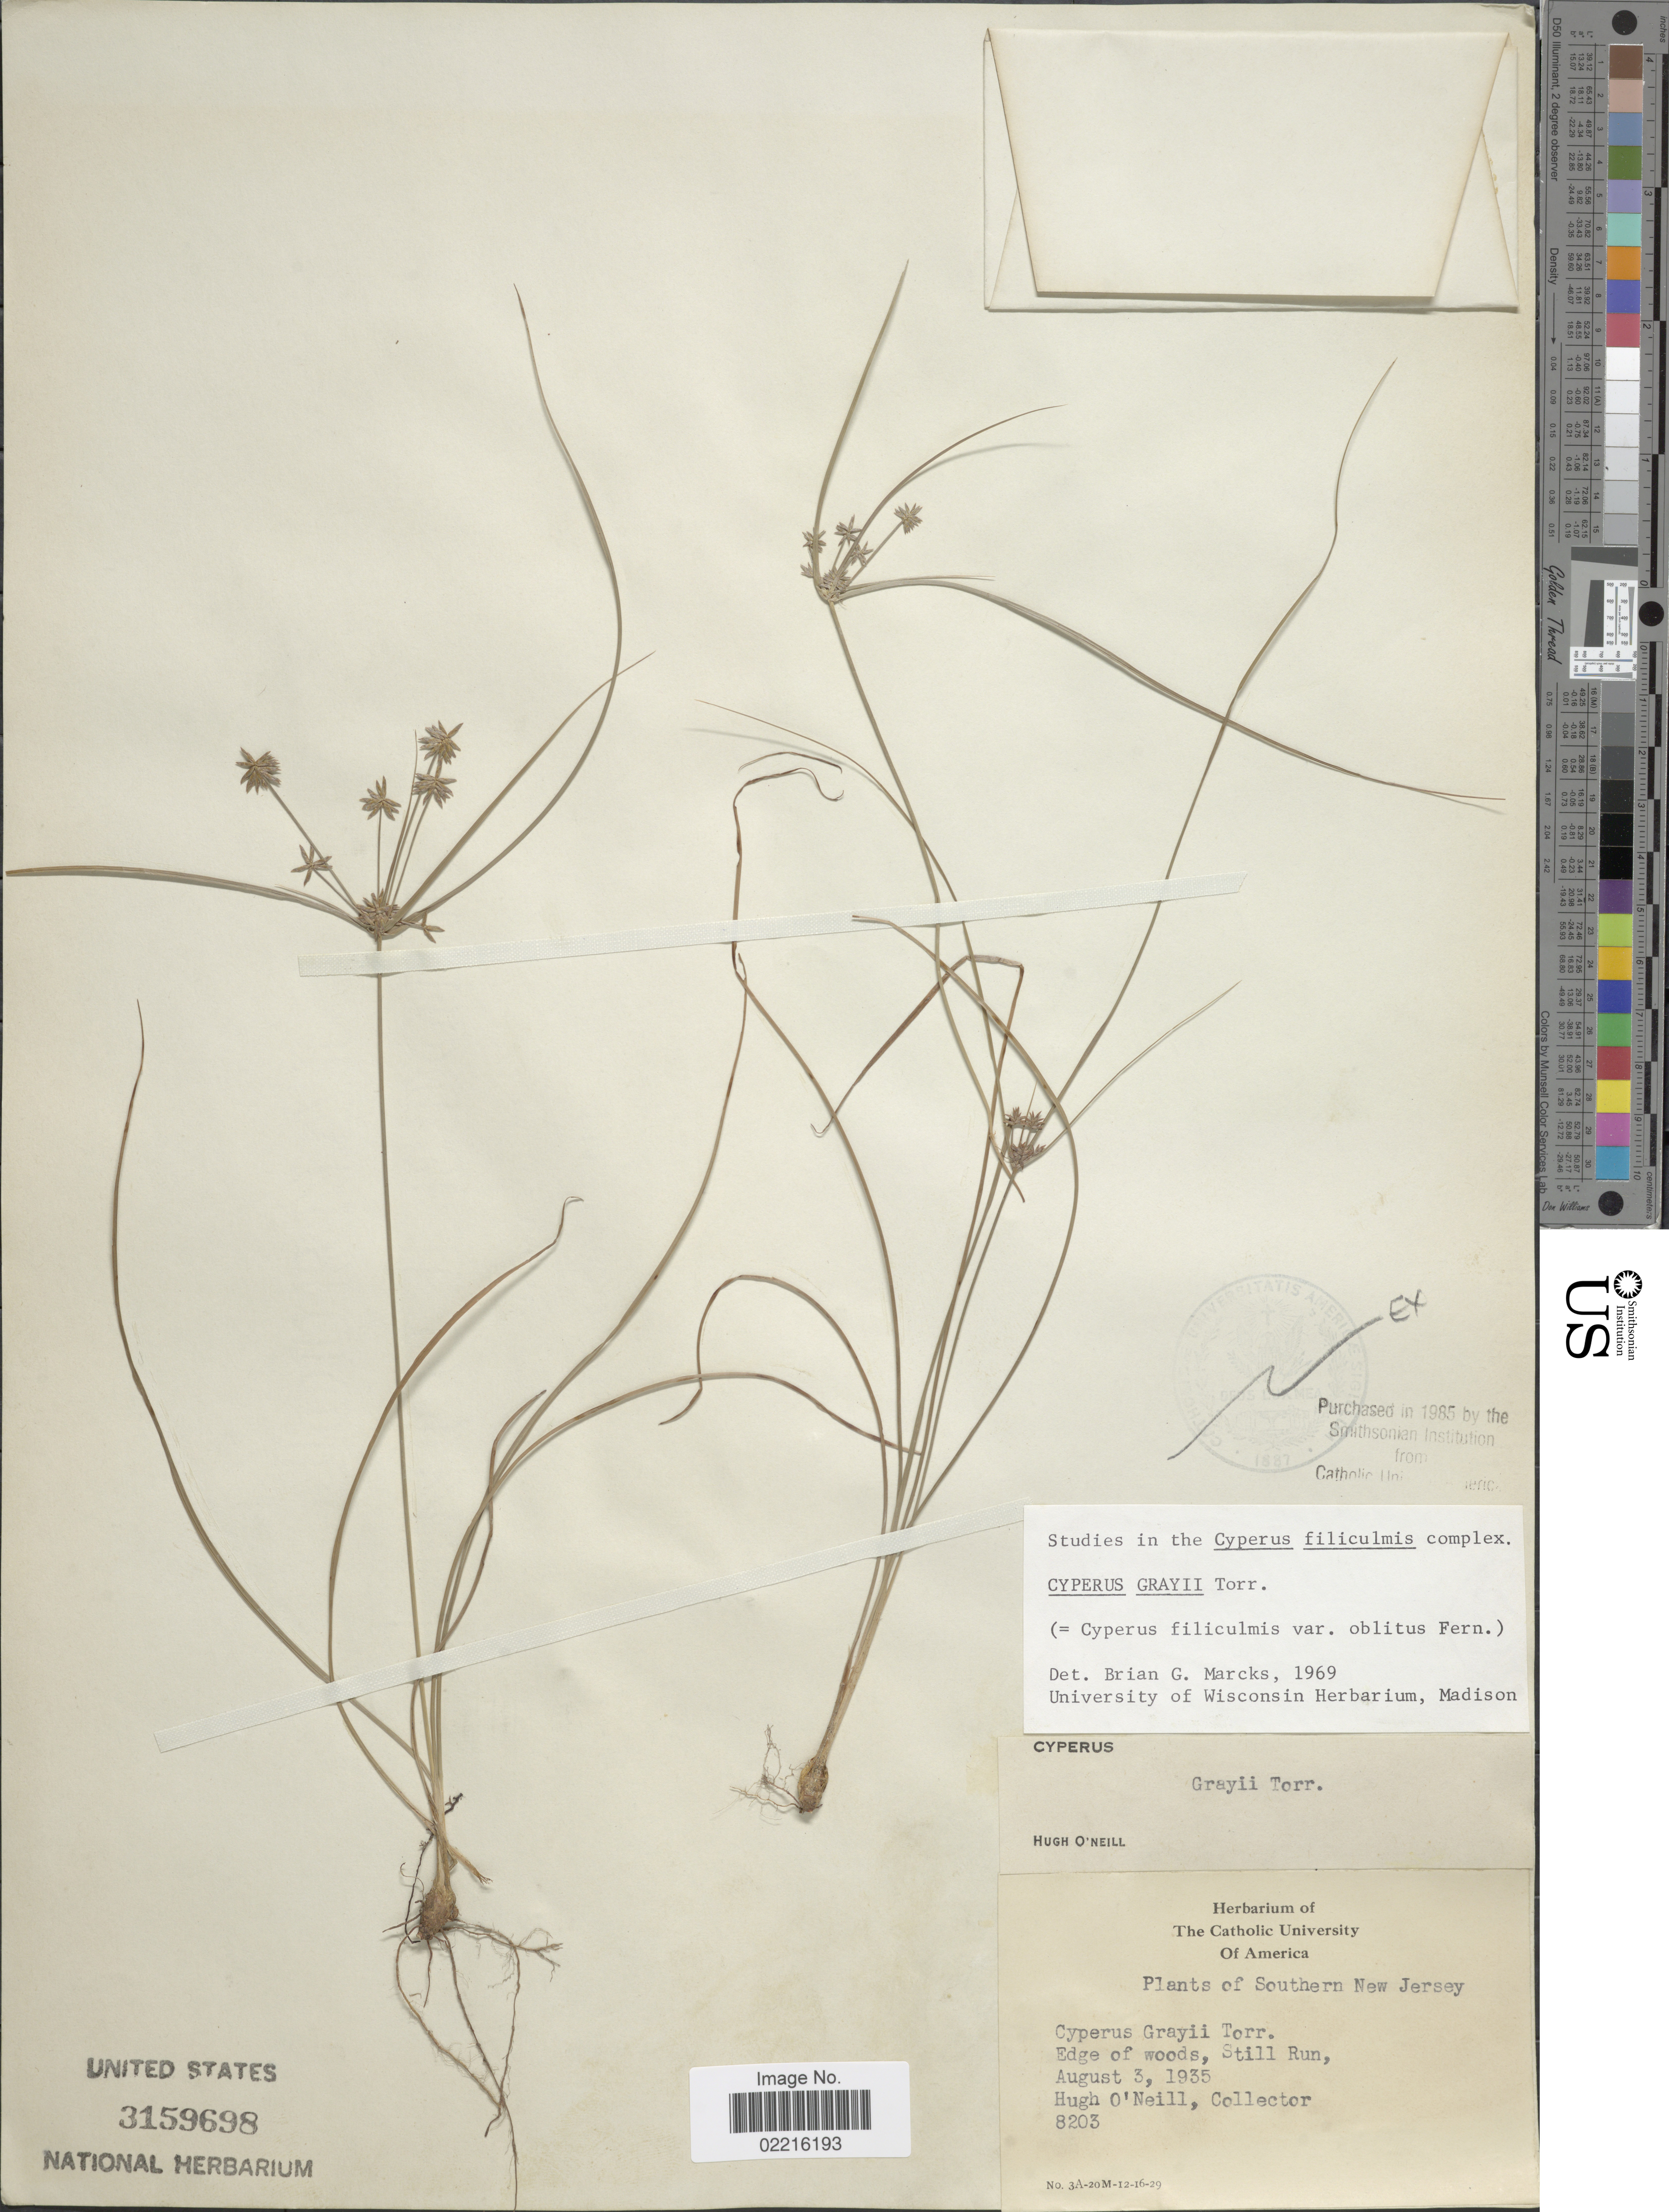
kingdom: Plantae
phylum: Tracheophyta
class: Liliopsida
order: Poales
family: Cyperaceae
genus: Cyperus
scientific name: Cyperus grayi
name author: Torr.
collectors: H. O'Neill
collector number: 8203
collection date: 1935-08-03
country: United States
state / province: New Jersey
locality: Southern New Jersey, Edge of woods, Still Run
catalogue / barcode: US 3159698